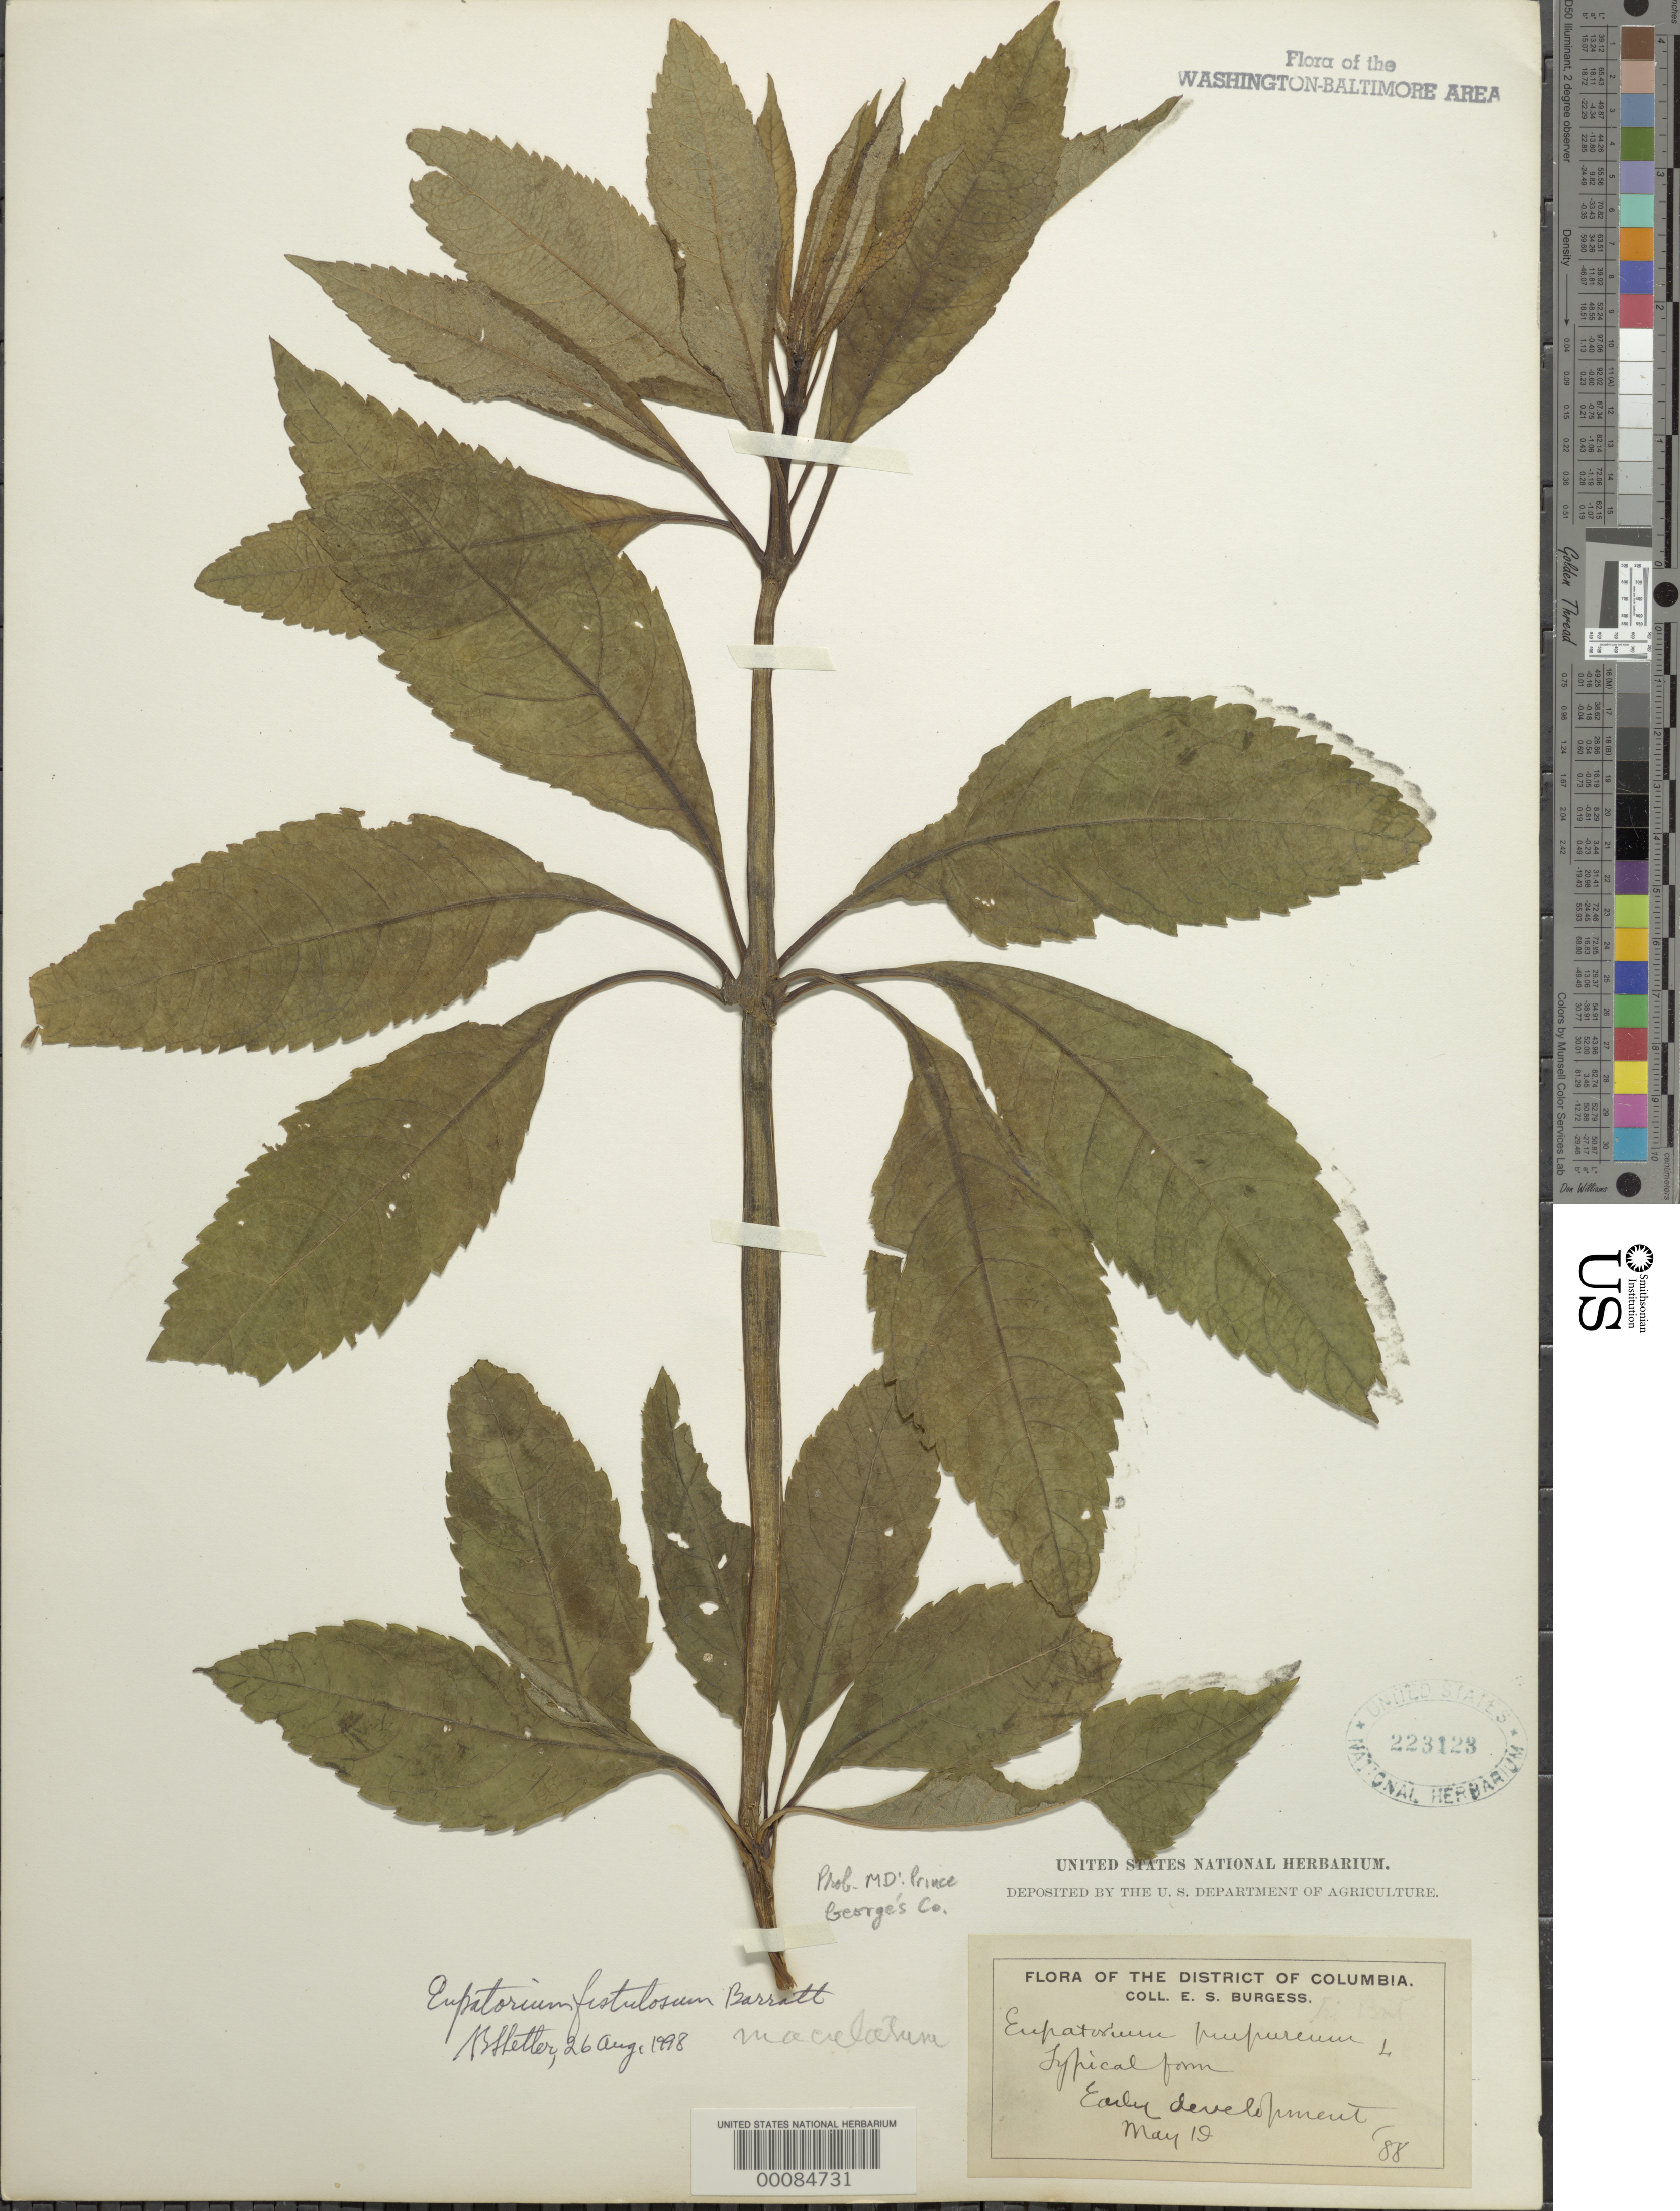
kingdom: Plantae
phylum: Tracheophyta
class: Magnoliopsida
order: Asterales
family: Asteraceae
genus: Eupatorium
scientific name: Eupatorium fistulosum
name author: Barratt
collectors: E. Burgess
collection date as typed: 19 May 1888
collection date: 1888-05-19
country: United States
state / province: Maryland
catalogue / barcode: US 223123